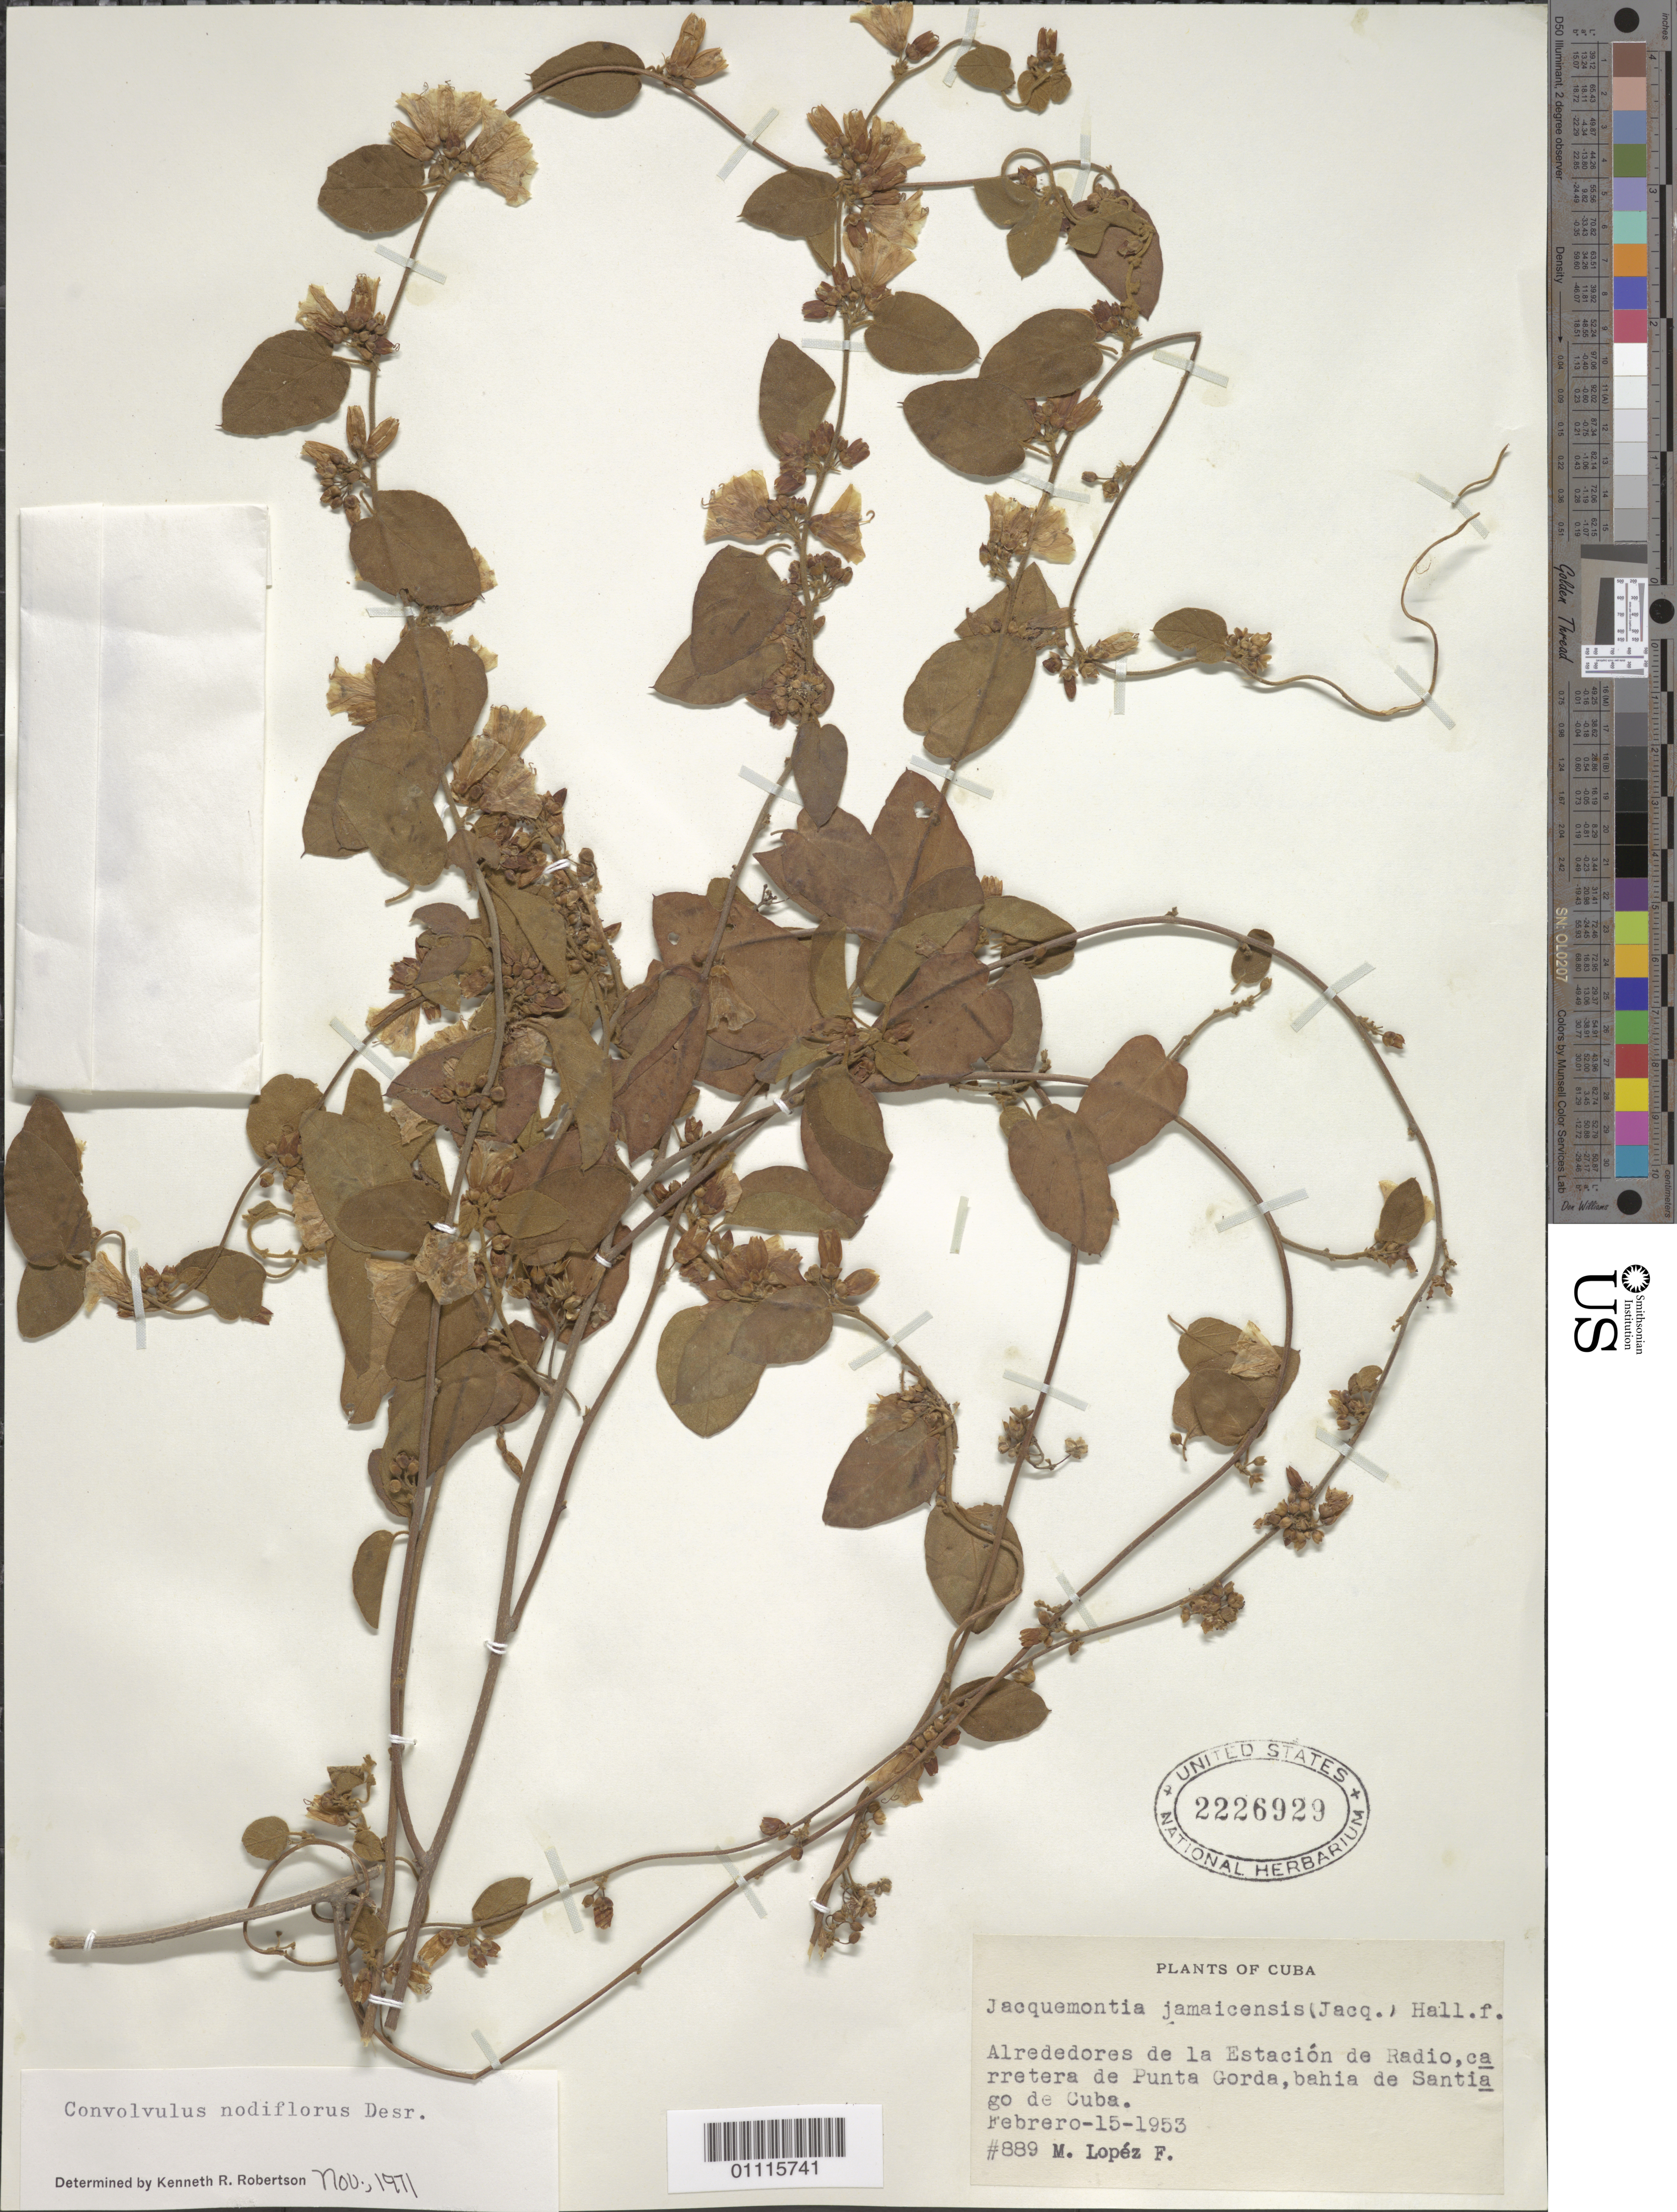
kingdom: Plantae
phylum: Tracheophyta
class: Magnoliopsida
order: Solanales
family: Convolvulaceae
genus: Convolvulus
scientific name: Convolvulus nodiflorus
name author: Desr.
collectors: M. López Figueiras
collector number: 889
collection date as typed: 15 Feb 1953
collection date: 1953-02-15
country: Cuba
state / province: Santiago de Cuba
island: Cuba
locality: Alrededores de la Estacion de Radio, carretera de Punta Gorda, bahia de Santiago de Cuba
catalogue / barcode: US 2226929